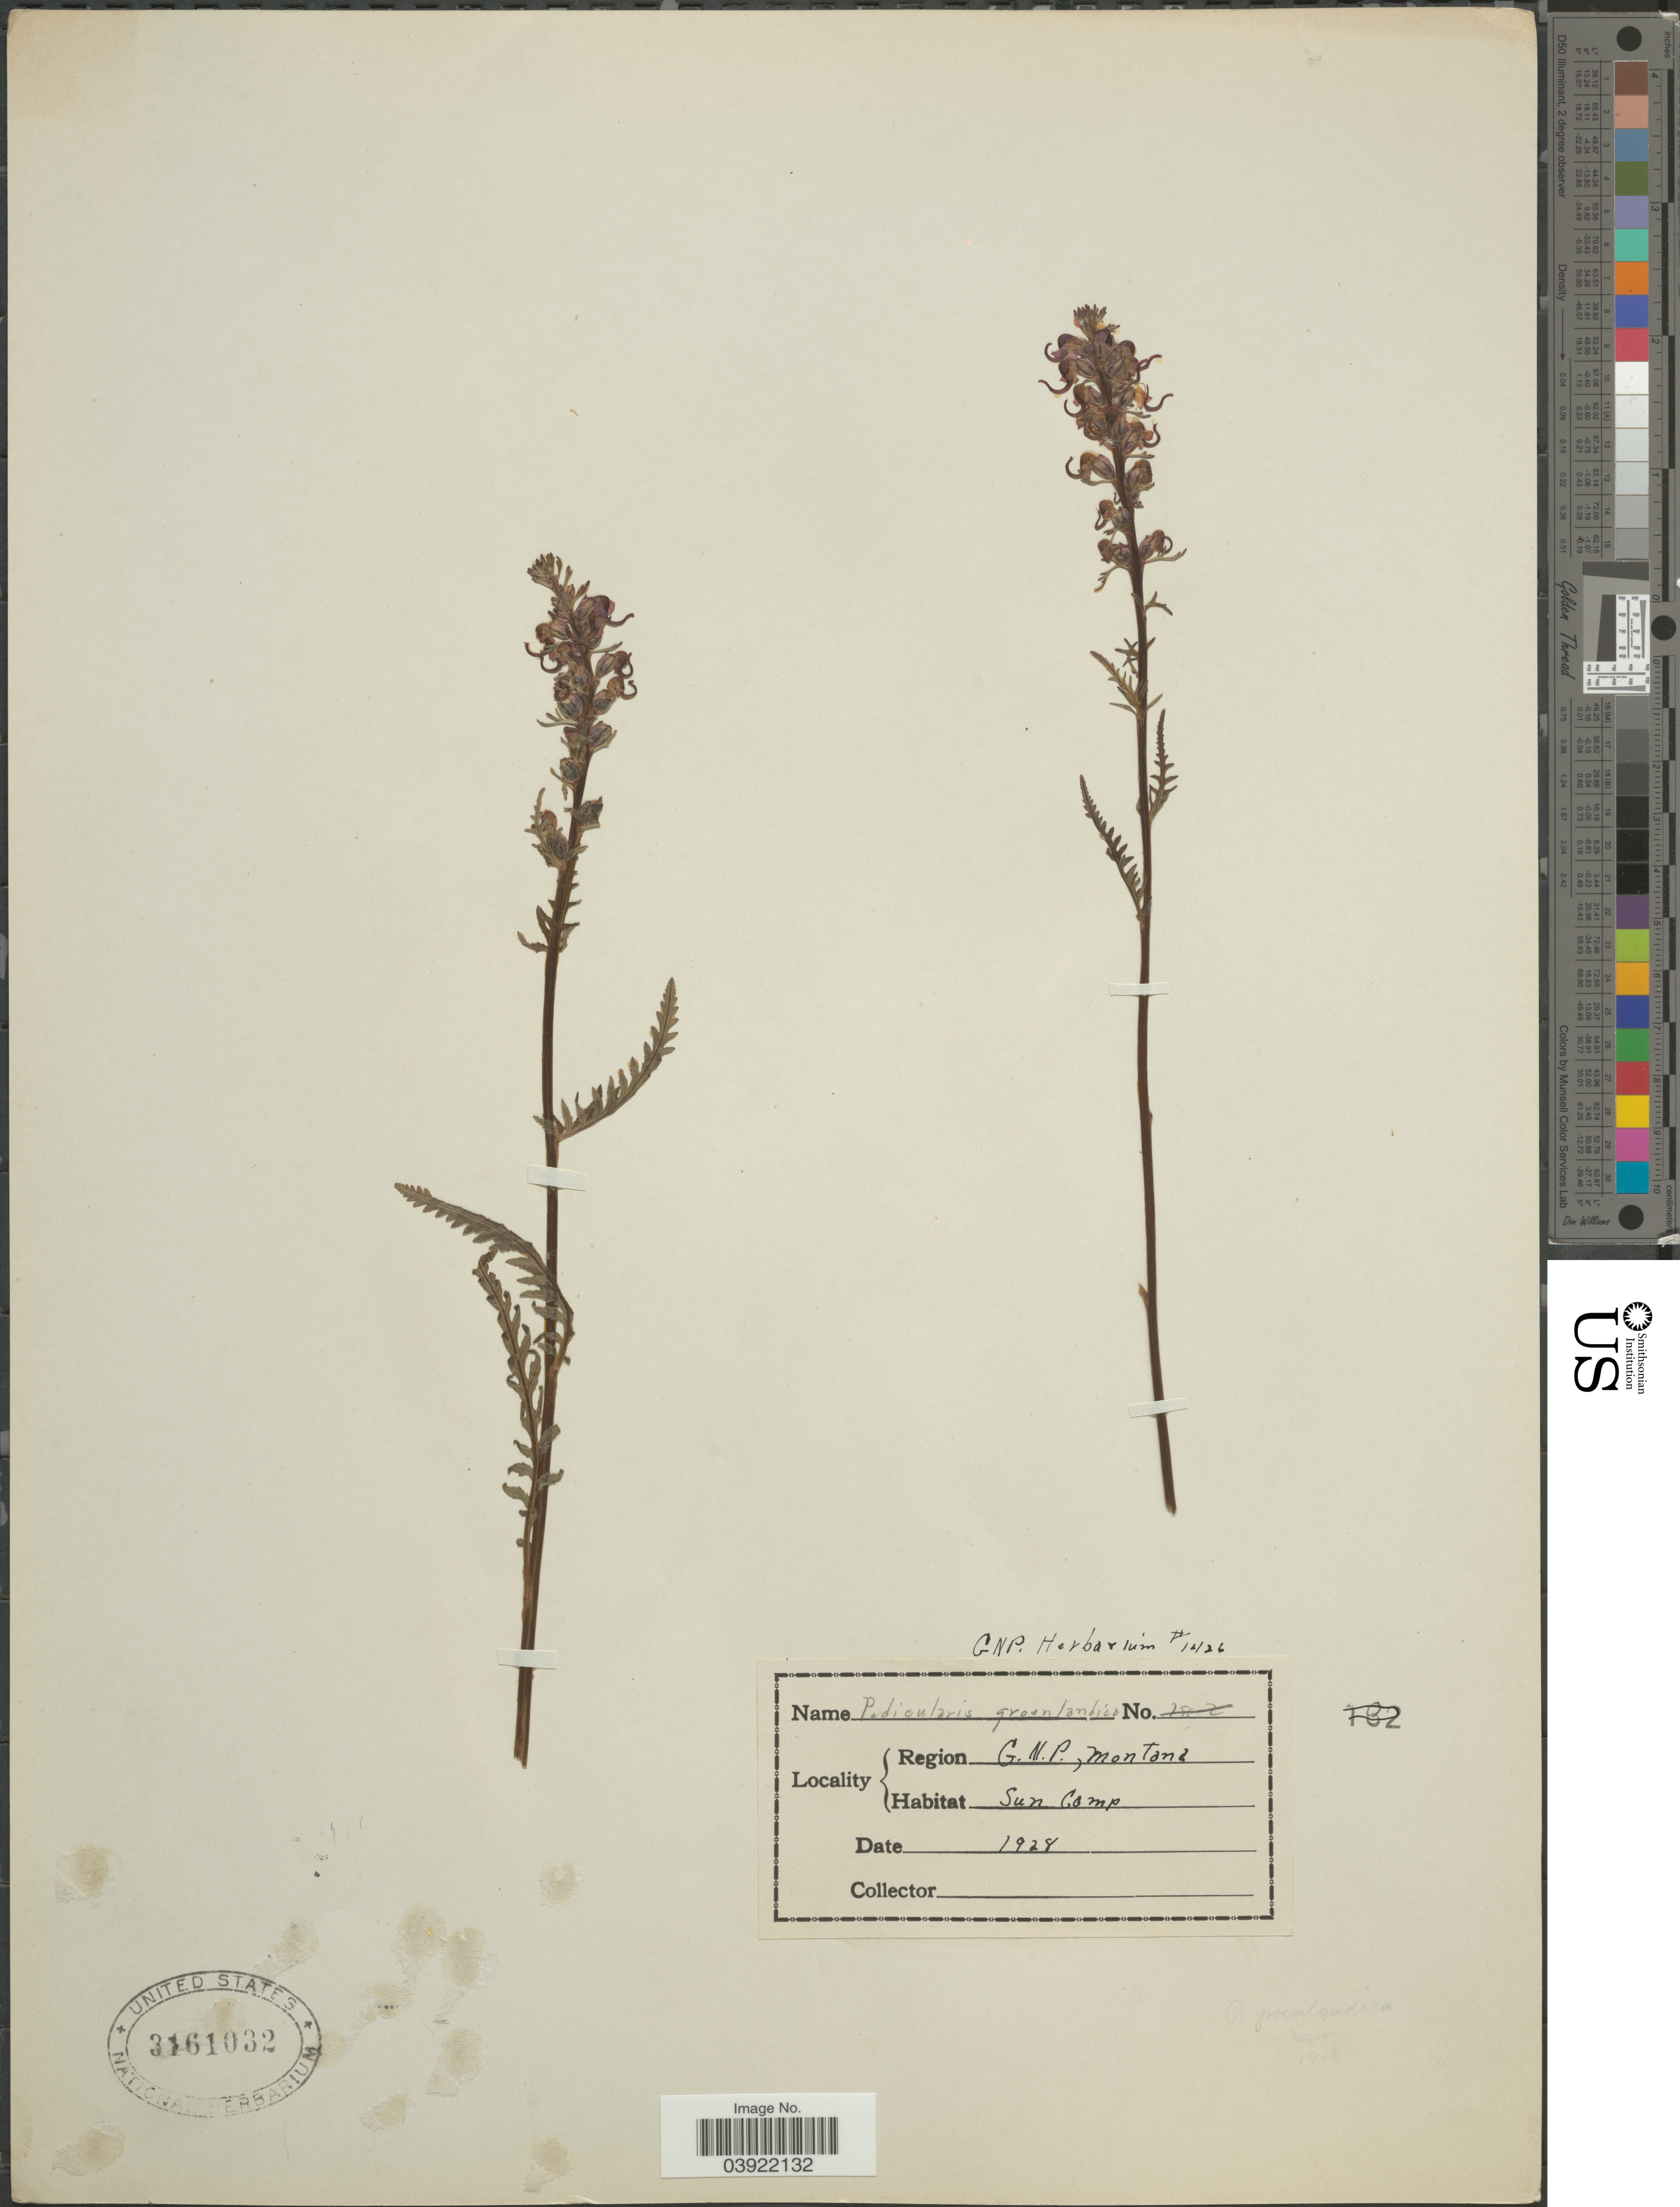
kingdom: Plantae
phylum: Tracheophyta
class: Magnoliopsida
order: Lamiales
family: Orobanchaceae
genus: Pedicularis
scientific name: Pedicularis groenlandica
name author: Retz.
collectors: ex herb. G. N. P.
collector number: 1426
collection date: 1928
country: United States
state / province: Montana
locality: G.N.P. Sun Camp.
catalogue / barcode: US 3161032